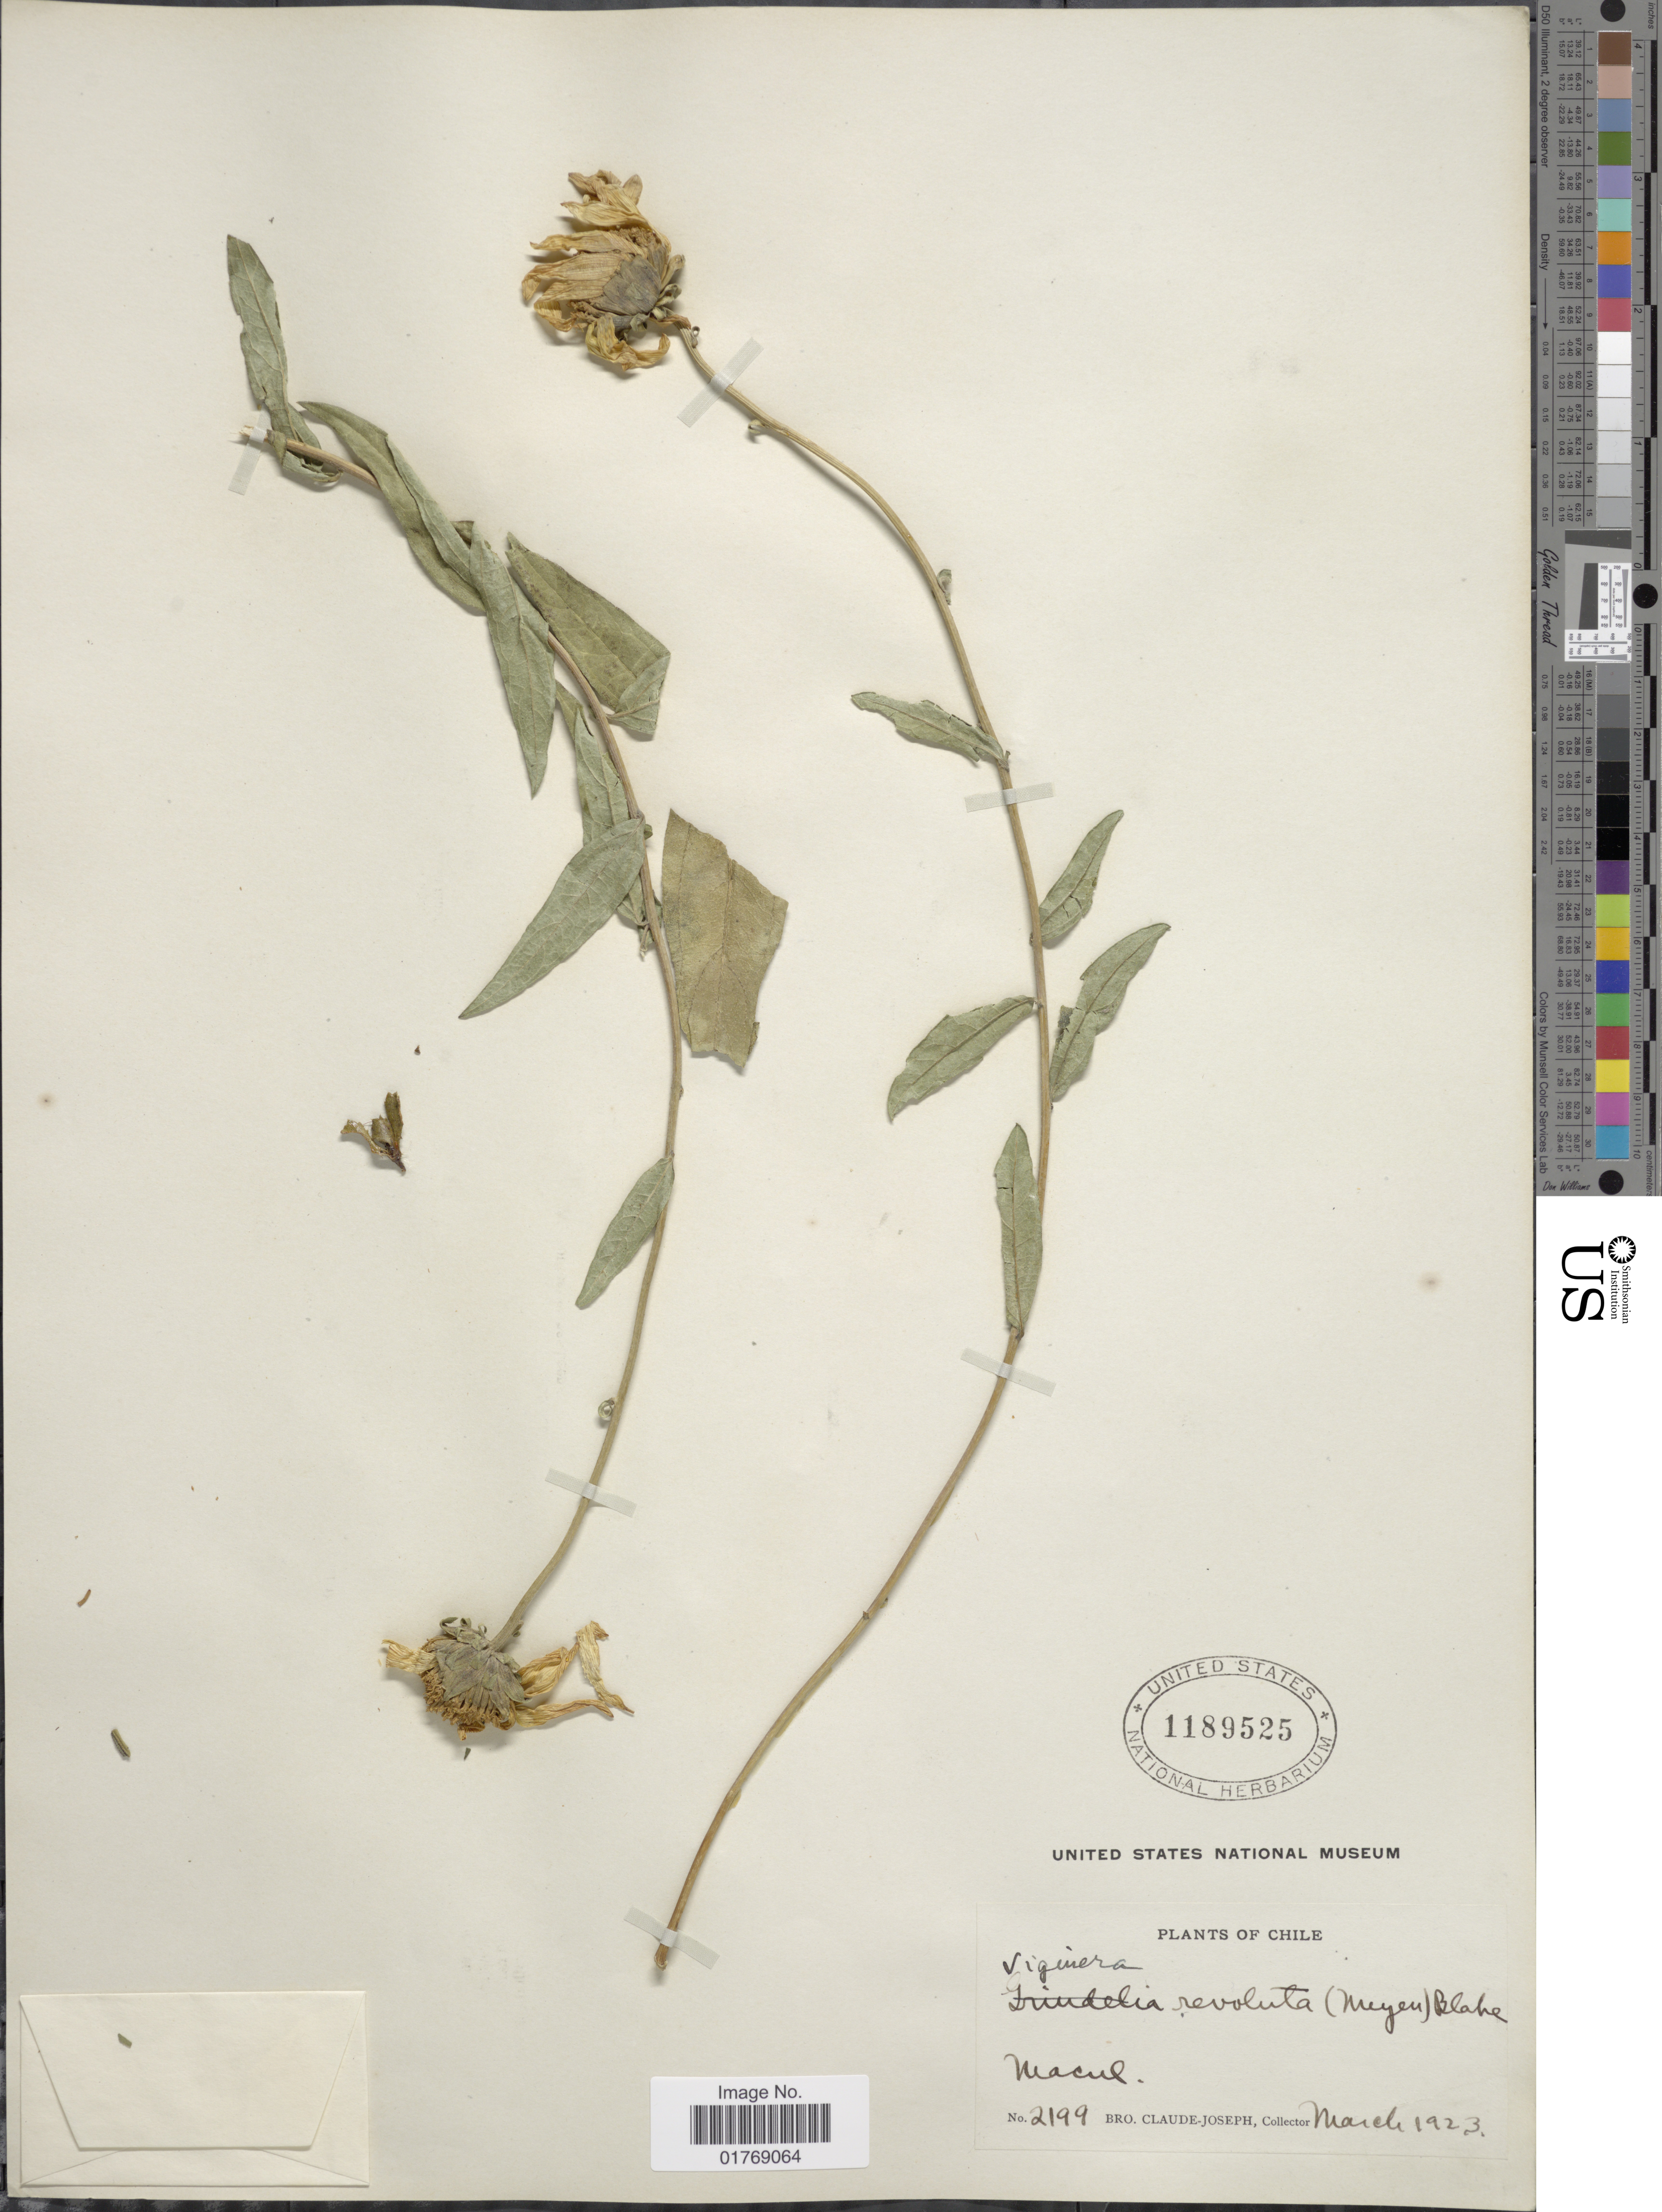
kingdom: Plantae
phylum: Tracheophyta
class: Magnoliopsida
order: Asterales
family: Asteraceae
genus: Viguiera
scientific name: Viguiera revoluta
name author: (Meyen) Blake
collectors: Bro. Claude-Joseph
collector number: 2199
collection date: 1923-03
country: Chile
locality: Macul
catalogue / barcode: US 1189525